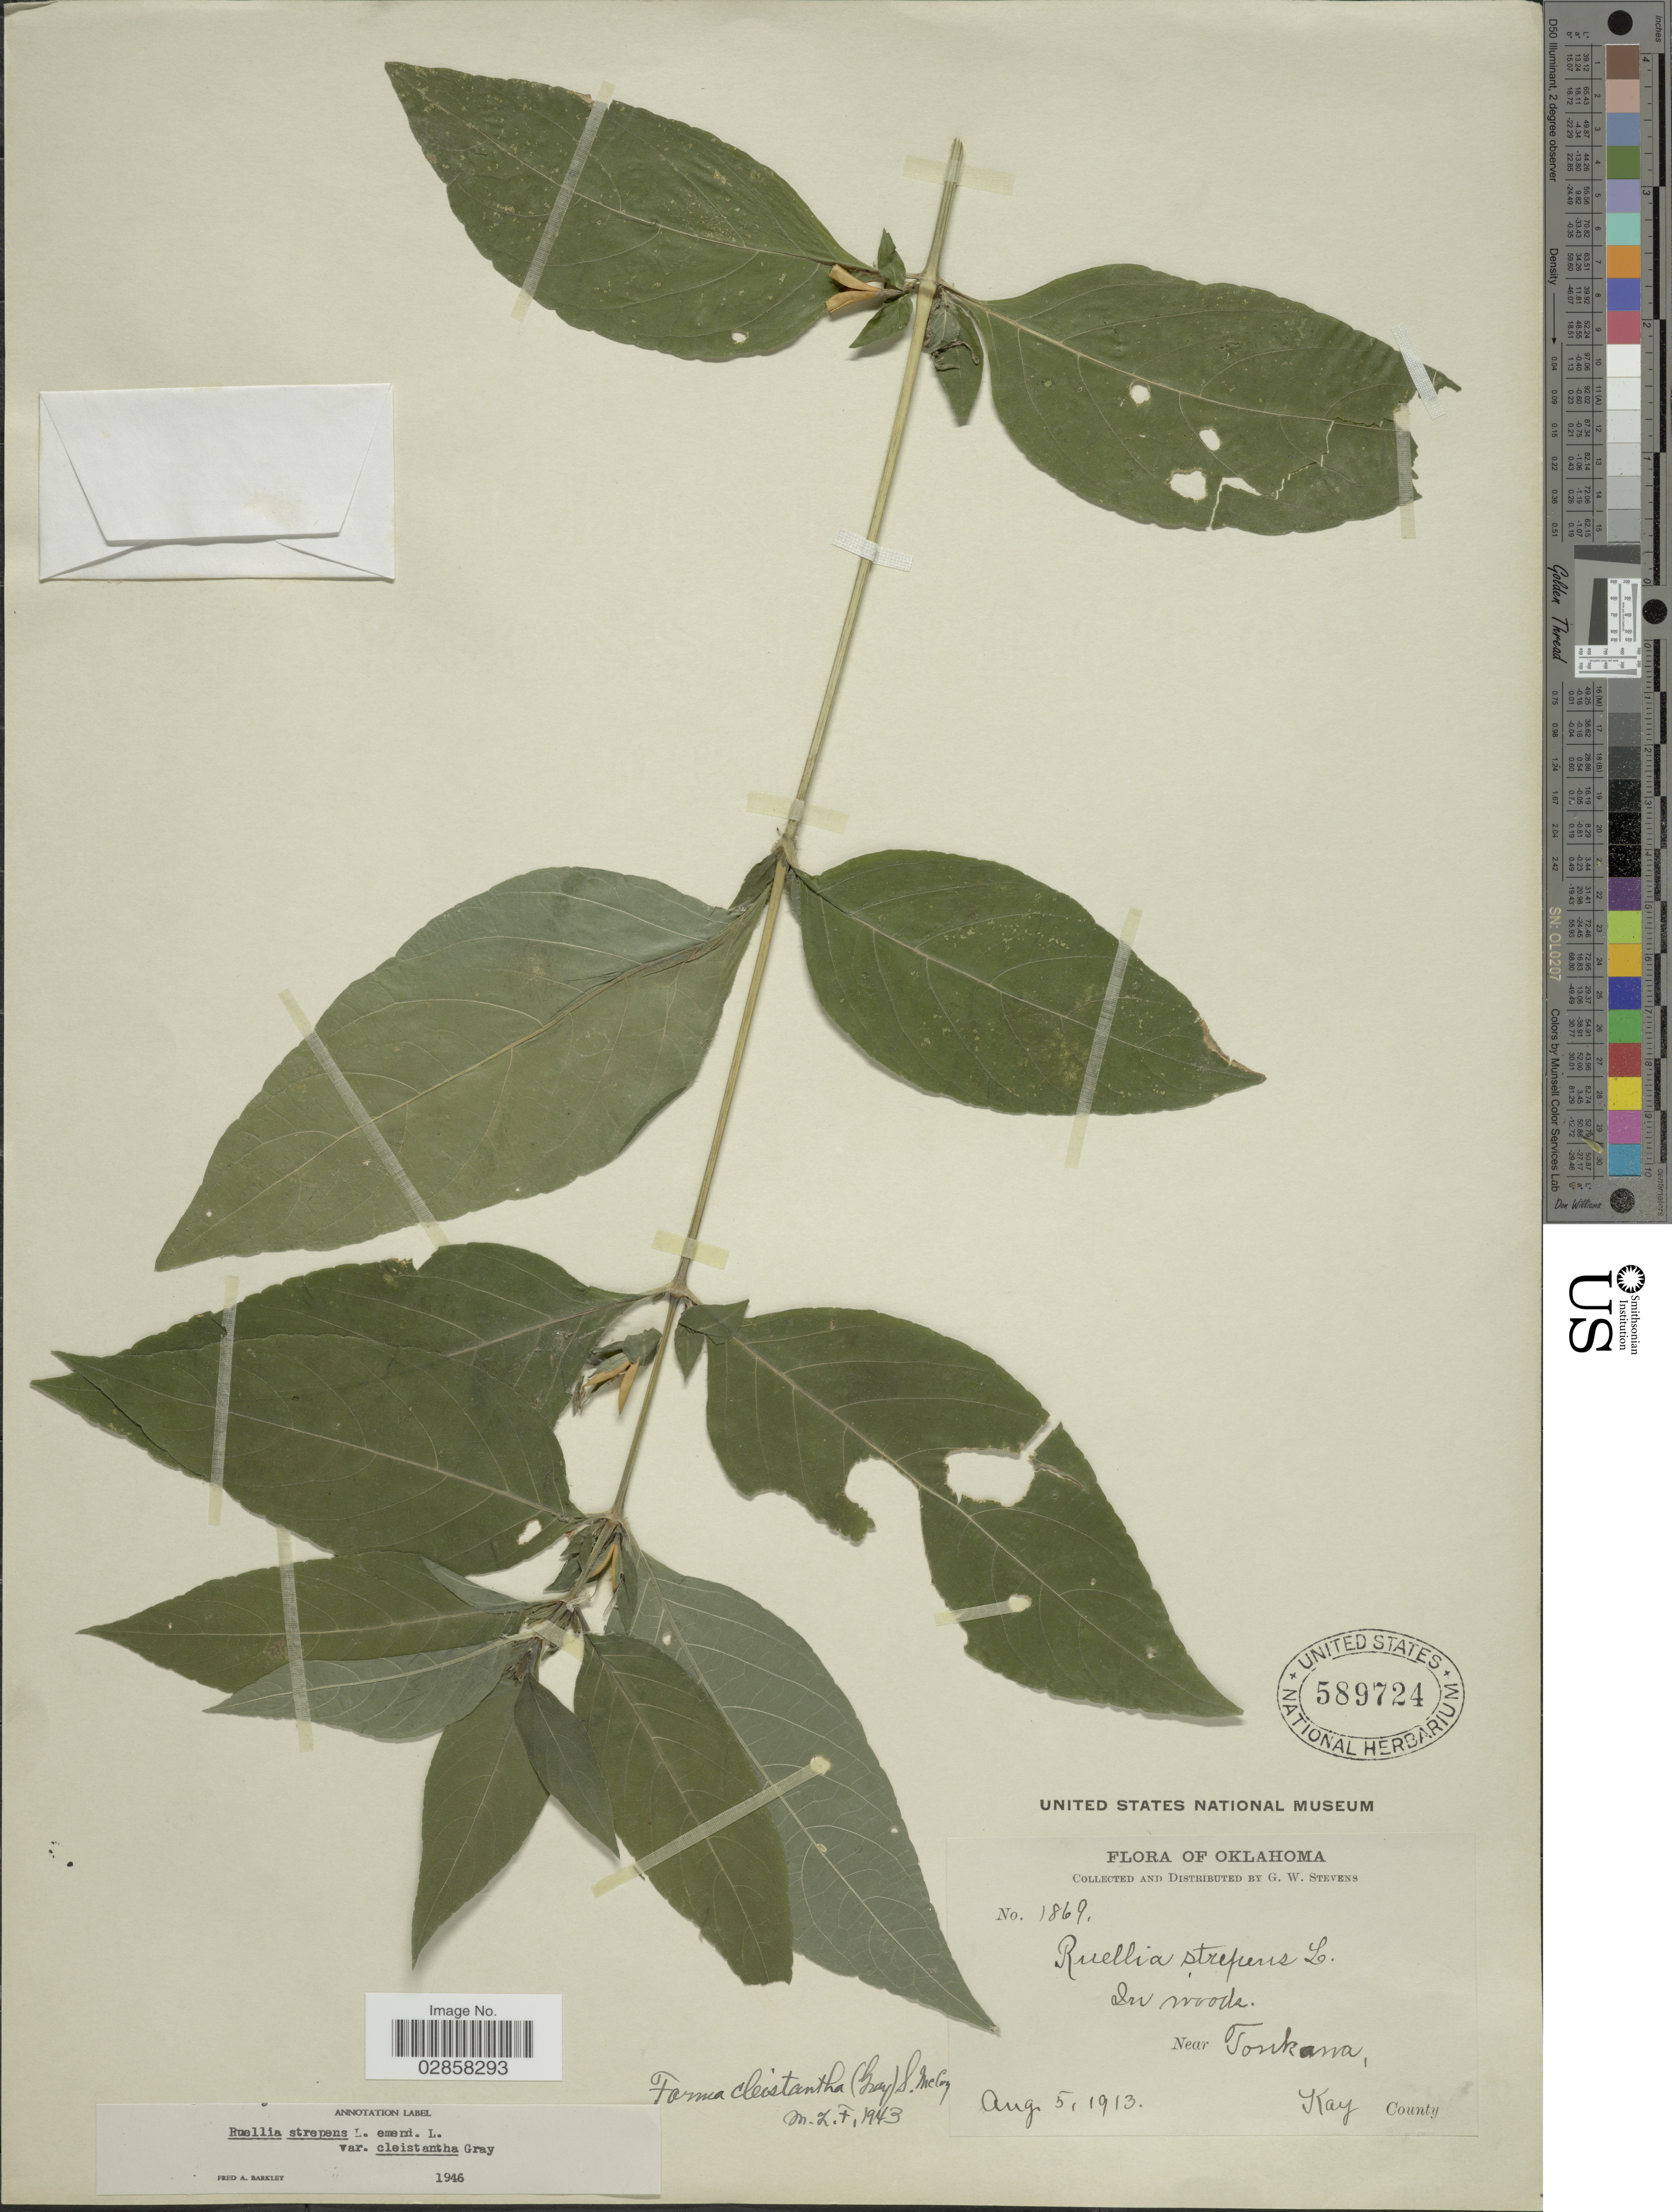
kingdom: Plantae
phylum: Tracheophyta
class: Magnoliopsida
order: Lamiales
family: Acanthaceae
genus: Ruellia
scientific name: Ruellia strepens f. cleistantha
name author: (A. Gray) S. McCoy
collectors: G. W. Stevens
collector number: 1869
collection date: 1913-08-05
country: United States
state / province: Oklahoma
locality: Near Tonkana. Kay County.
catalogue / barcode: US 589724